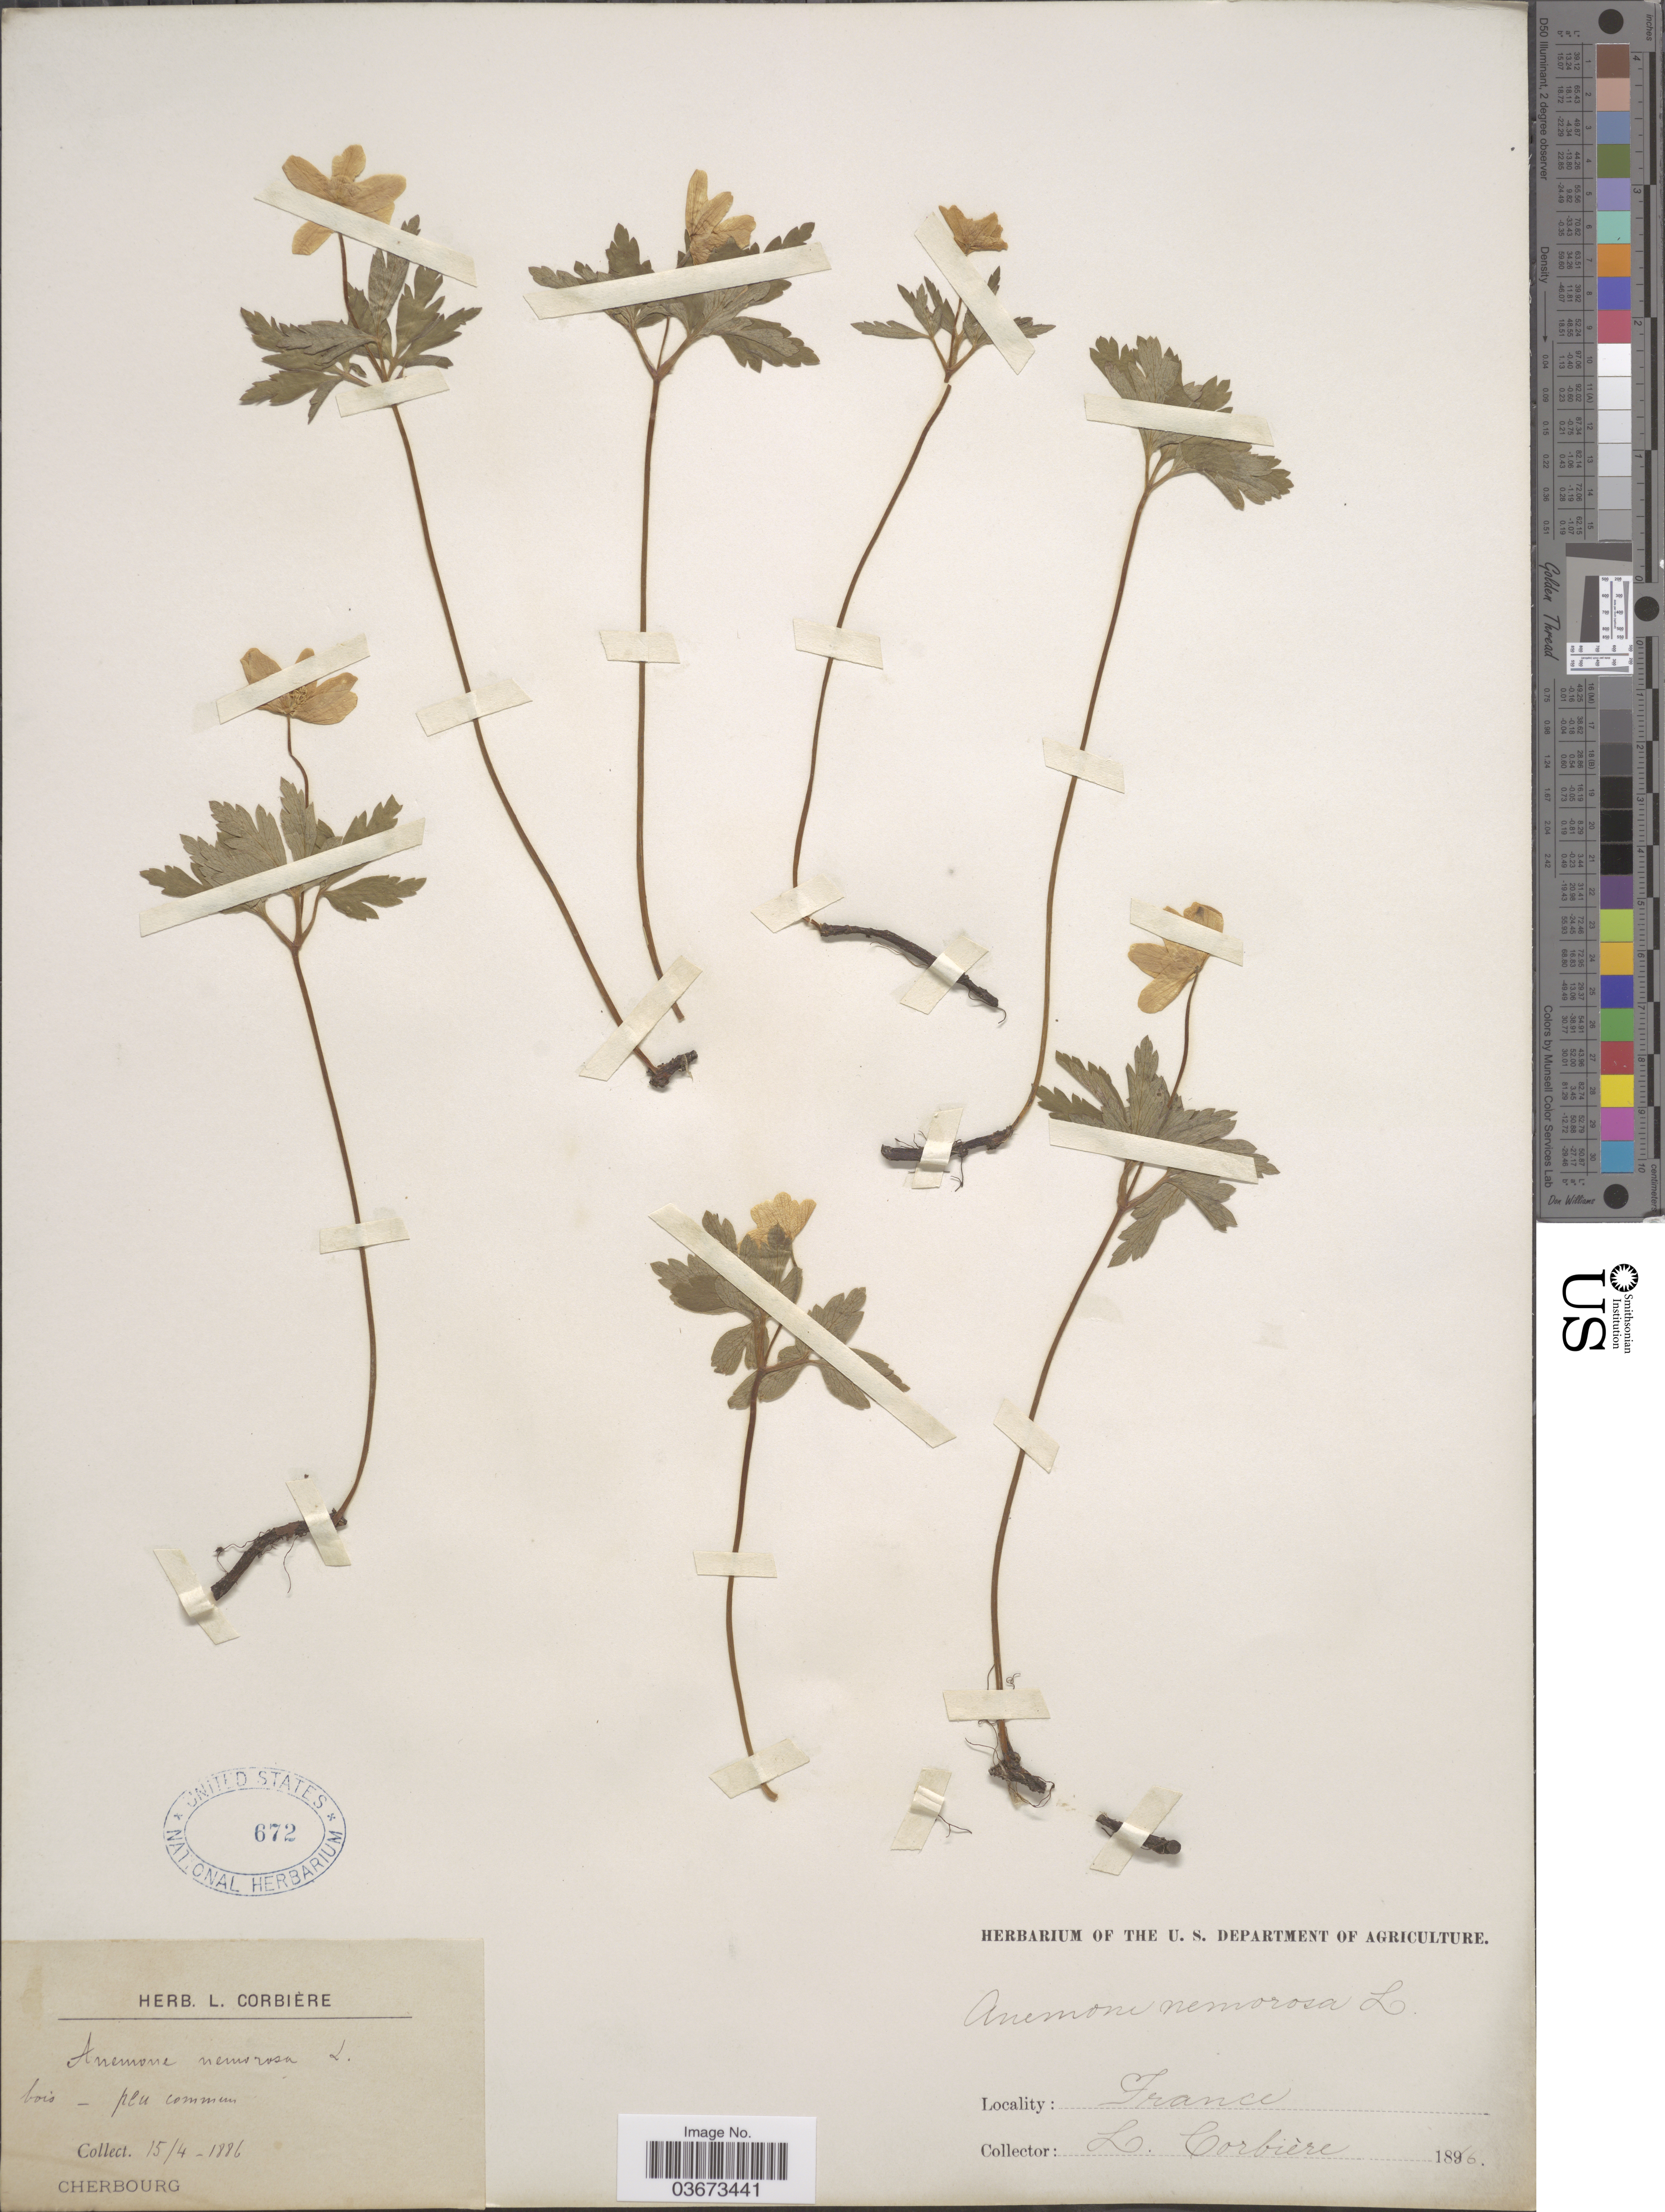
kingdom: Plantae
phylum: Tracheophyta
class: Magnoliopsida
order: Ranunculales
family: Ranunculaceae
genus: Anemone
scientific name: Anemone nemorosa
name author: L.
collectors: L. Corbière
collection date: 1886-04-15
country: France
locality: Cherbourg.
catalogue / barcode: US 672